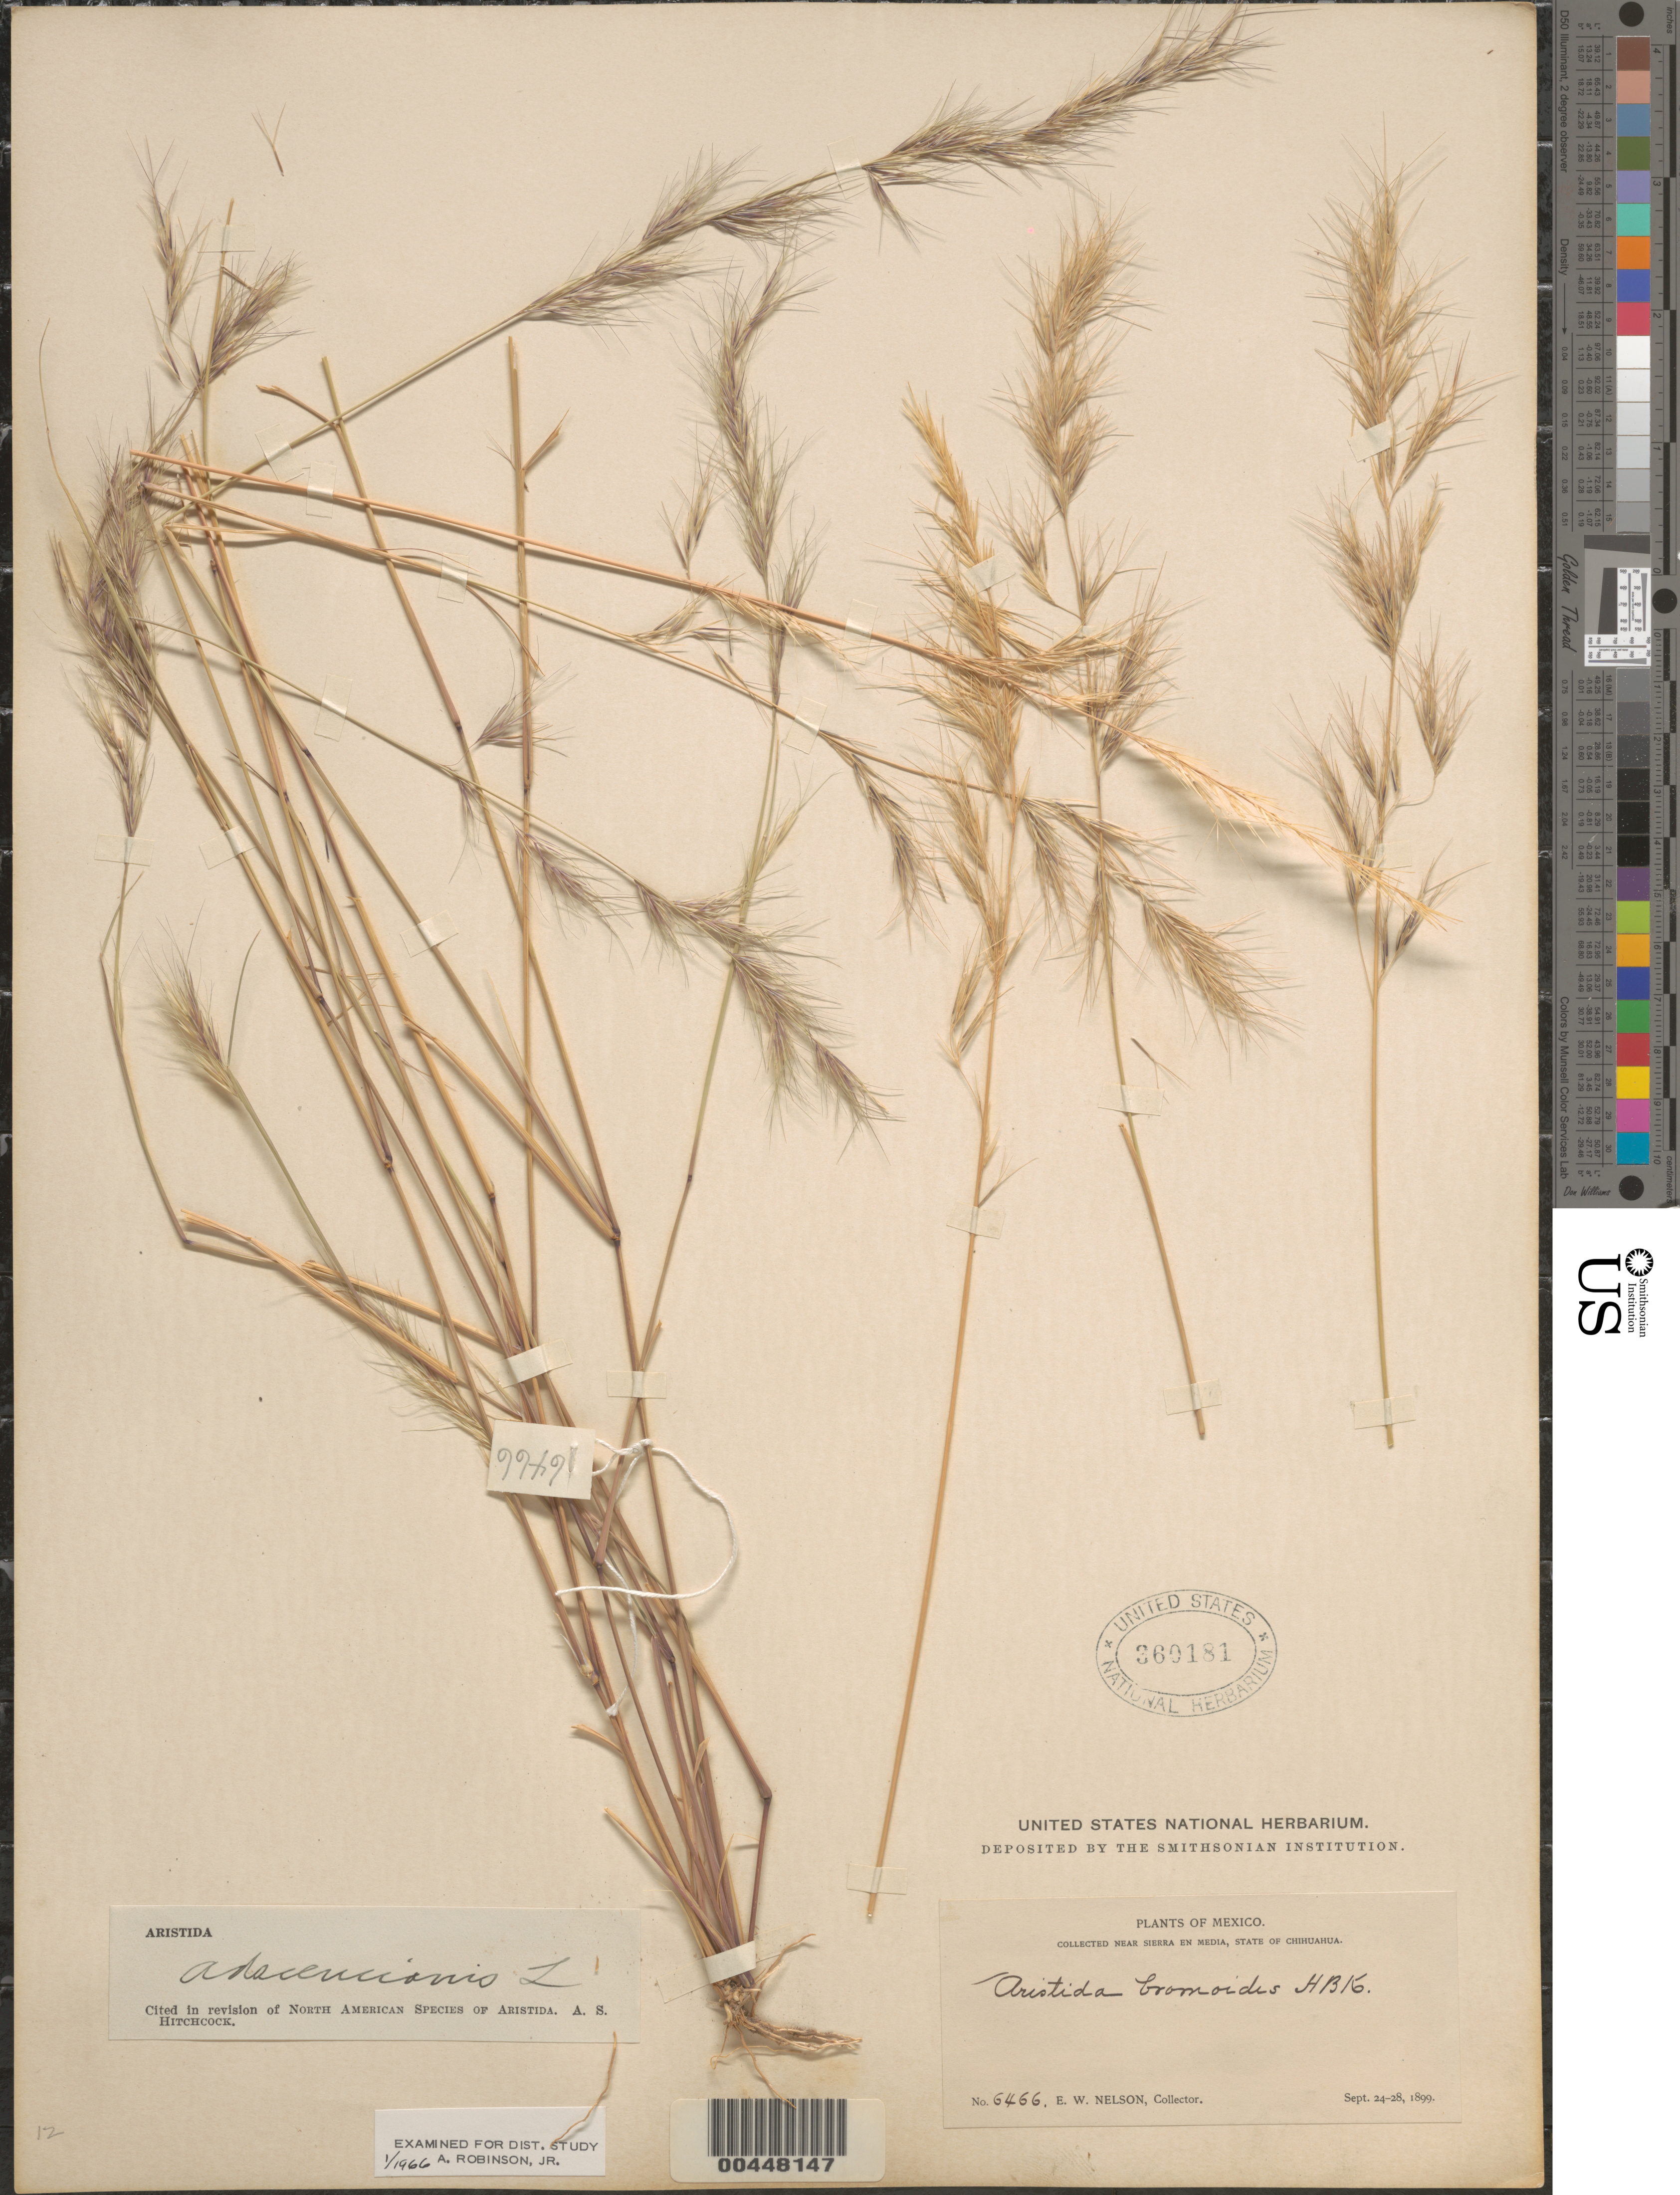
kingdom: Plantae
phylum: Tracheophyta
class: Liliopsida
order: Poales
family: Poaceae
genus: Aristida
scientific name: Aristida adscensionis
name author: L.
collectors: E. W. Nelson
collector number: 6466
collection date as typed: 24 Sep 1899 to 28 Sep 1899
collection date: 1899-09-24/1899-09-28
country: Mexico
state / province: Chihuahua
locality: Near Sierra en Media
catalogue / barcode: US 360181